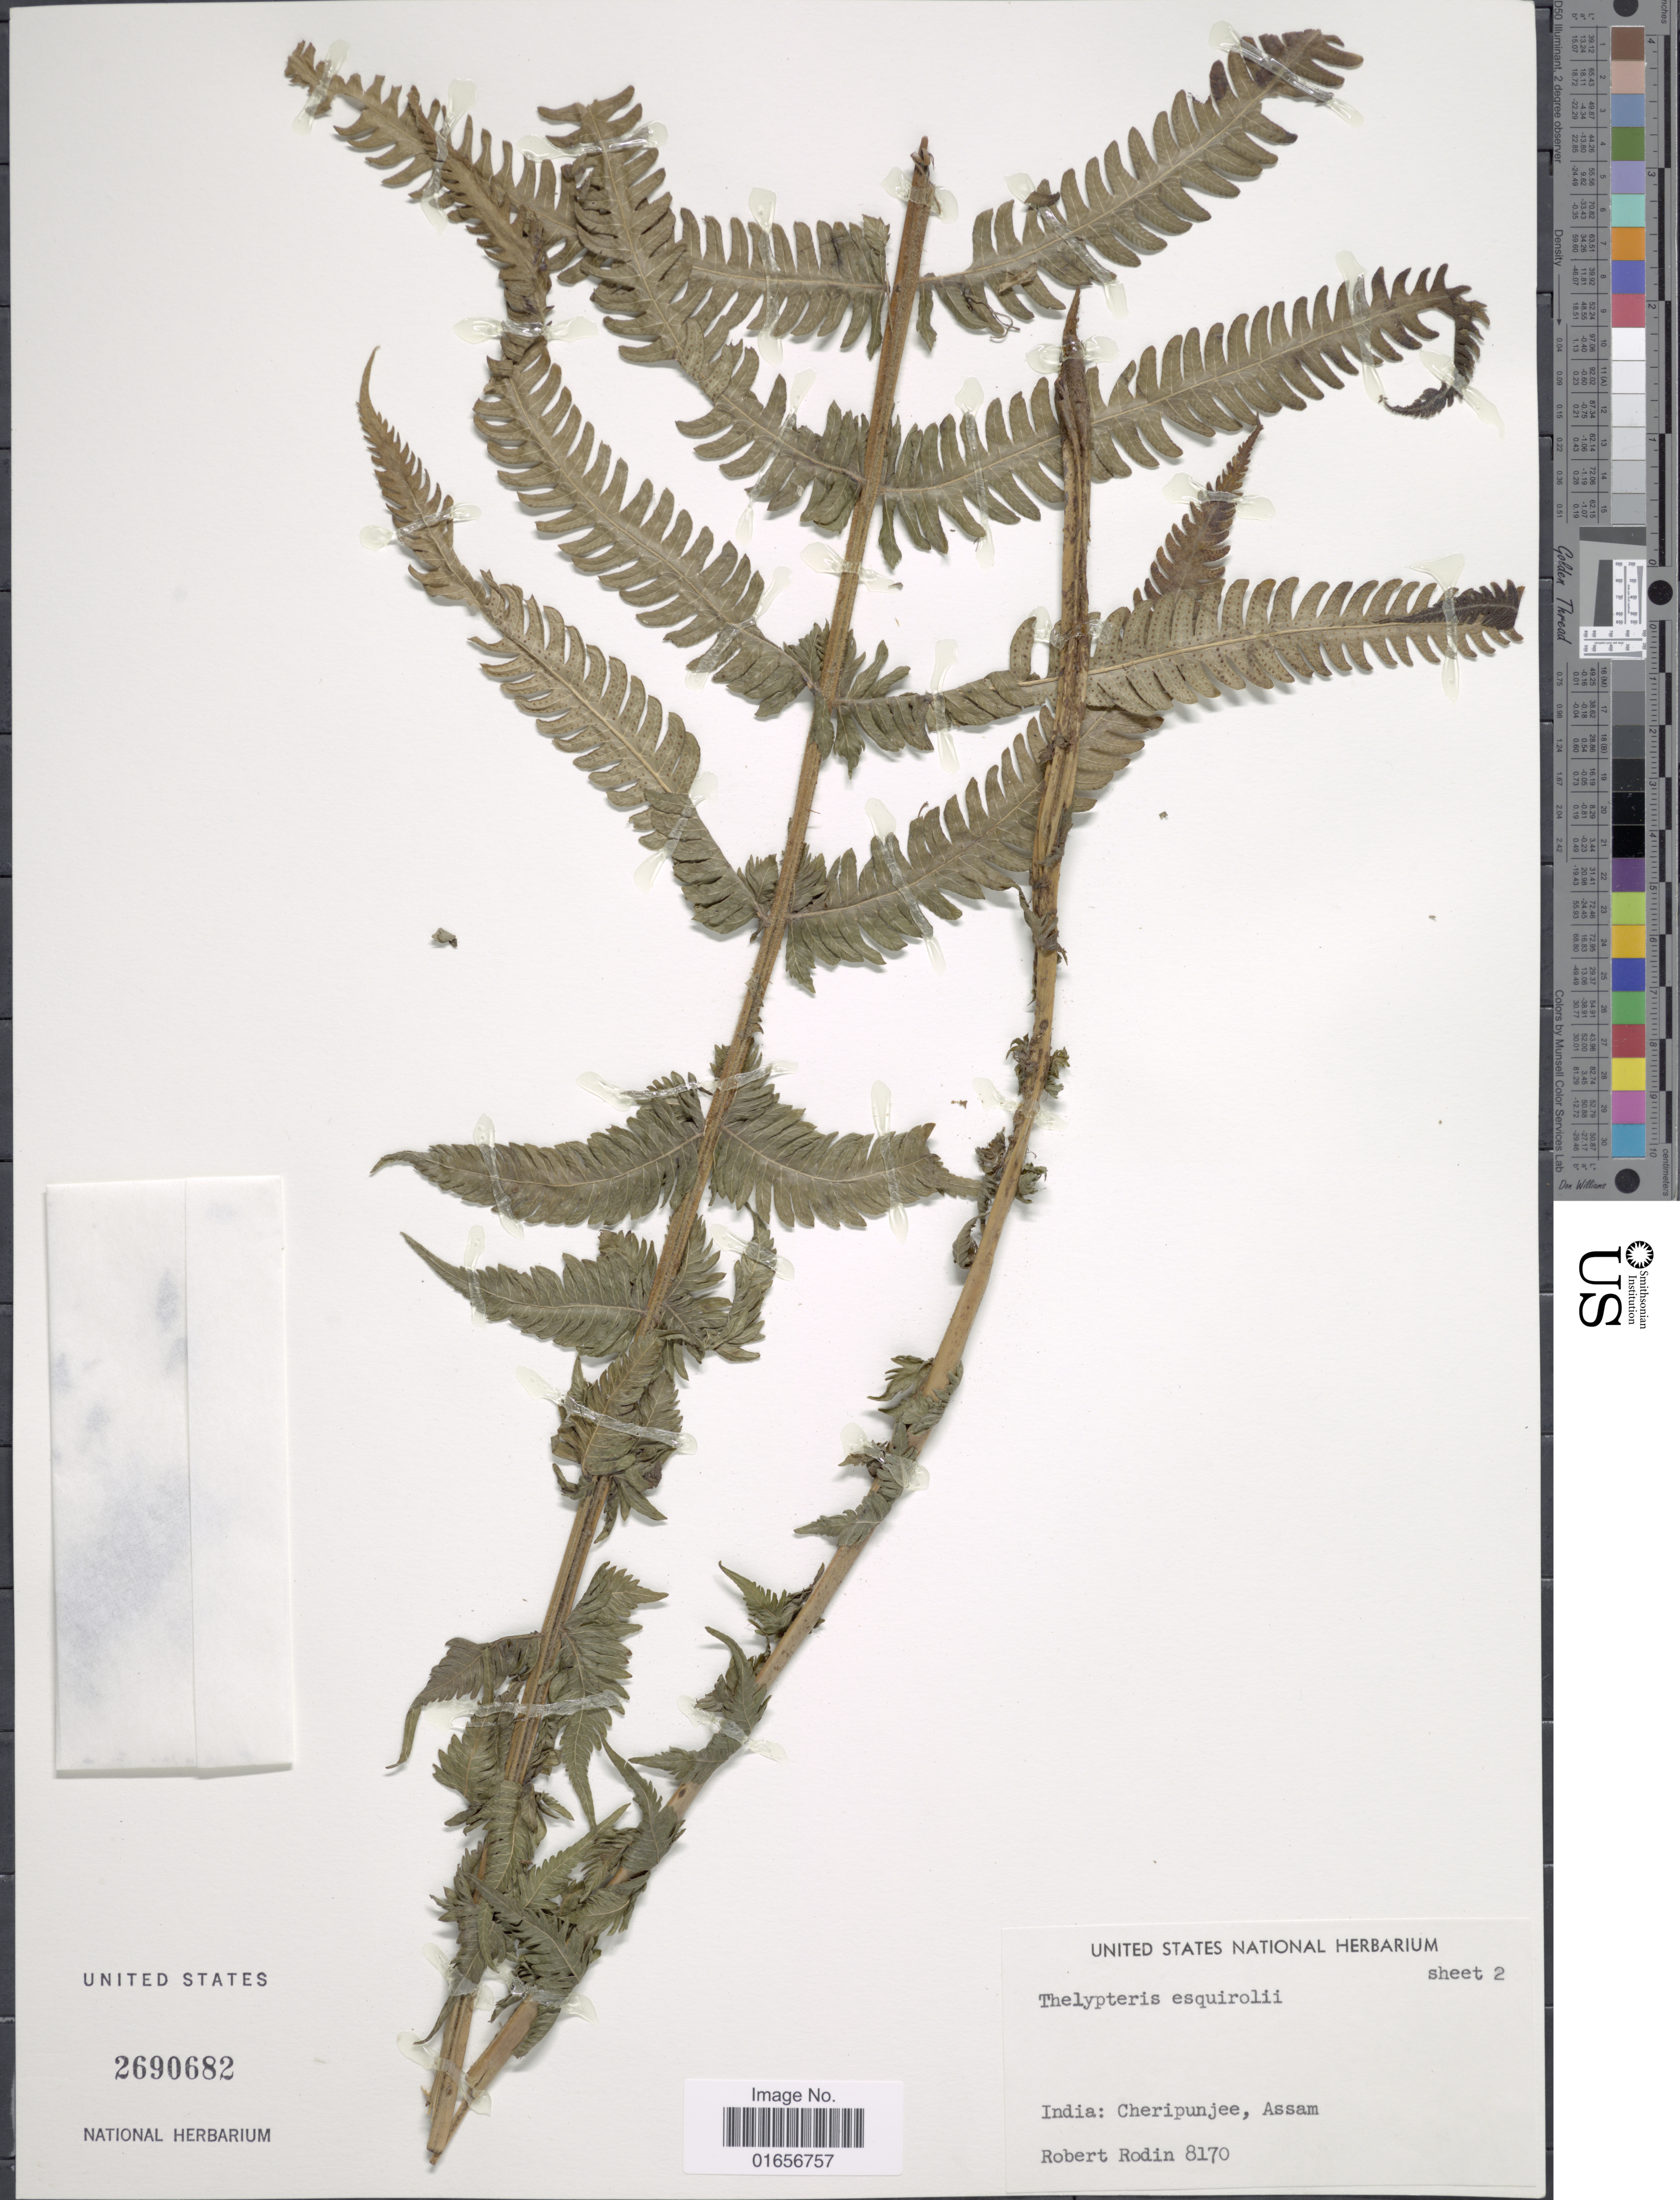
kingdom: Plantae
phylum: Tracheophyta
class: Polypodiopsida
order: Polypodiales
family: Thelypteridaceae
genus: Pseudocyclosorus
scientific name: Pseudocyclosorus esquirolii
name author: (Christ) Ching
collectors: R. Rodin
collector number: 8170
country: India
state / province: Assam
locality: Cheripunjee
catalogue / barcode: US 2690682